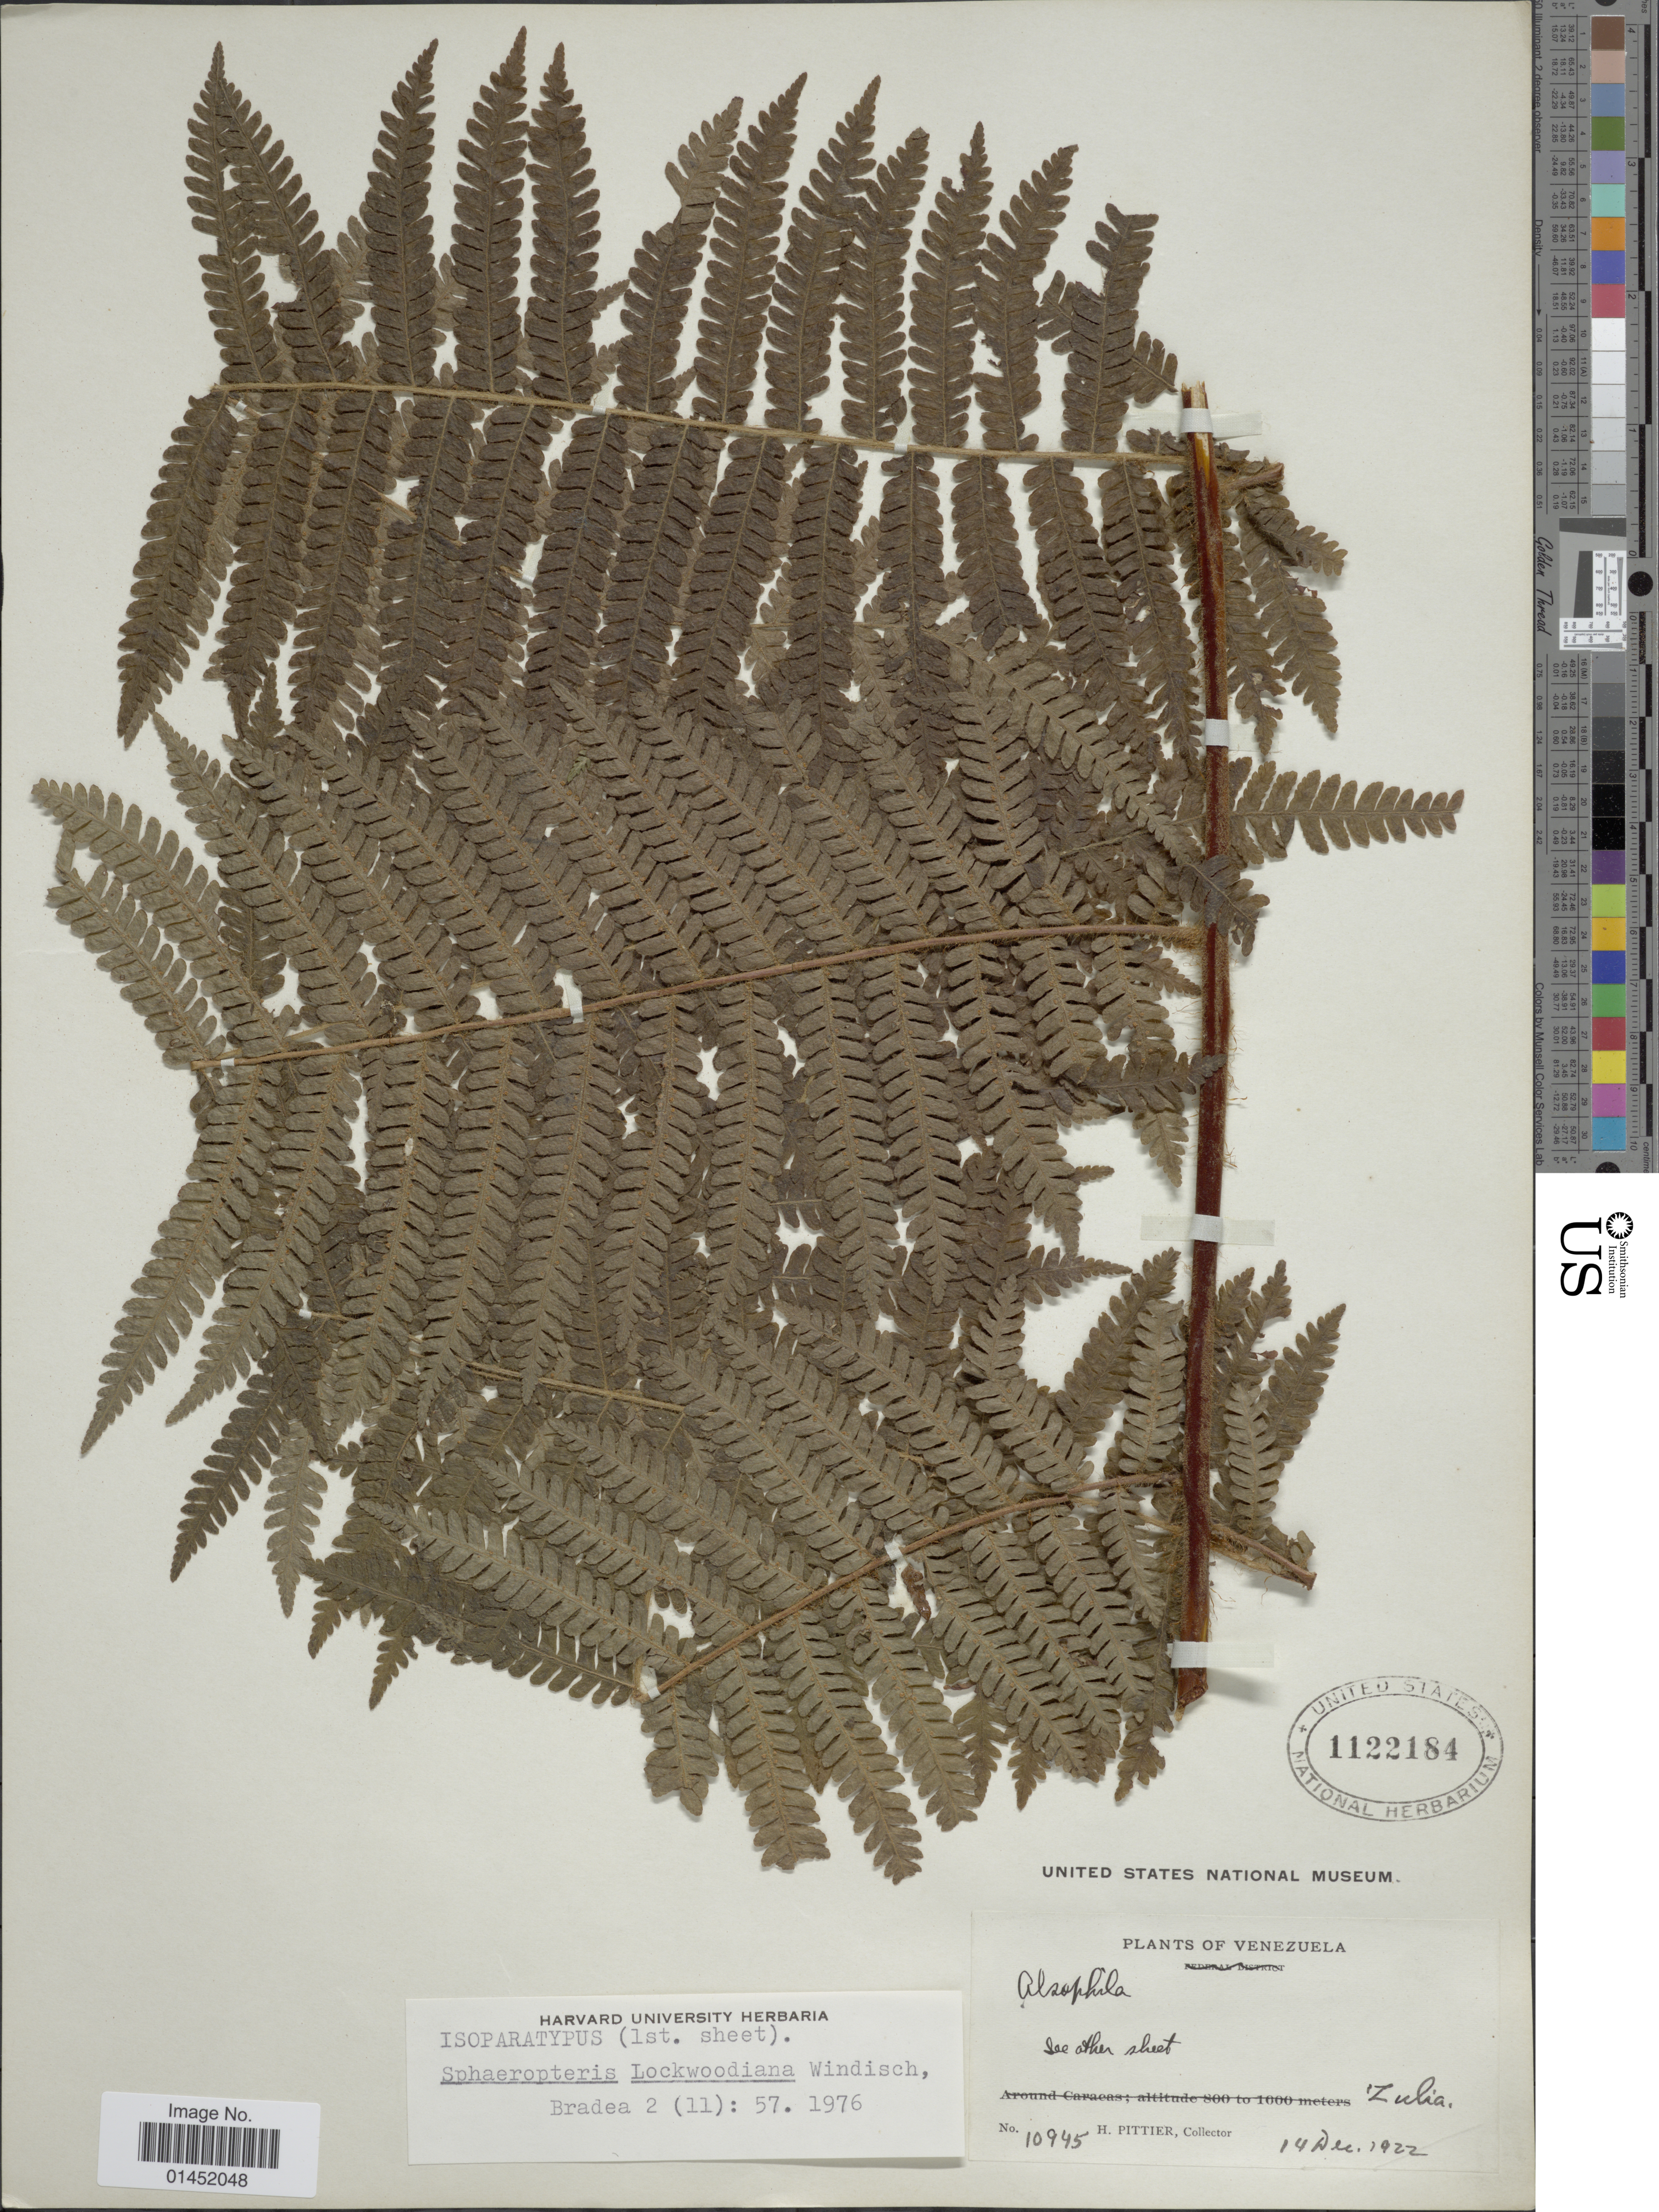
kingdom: Plantae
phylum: Tracheophyta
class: Polypodiopsida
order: Cyatheales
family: Cyatheaceae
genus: Cyathea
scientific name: Cyathea lockwoodiana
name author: (P.G. Windisch) Lellinger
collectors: H. F. Pittier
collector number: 10945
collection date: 1922-12-14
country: Venezuela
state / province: Zulia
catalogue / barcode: US 1122184